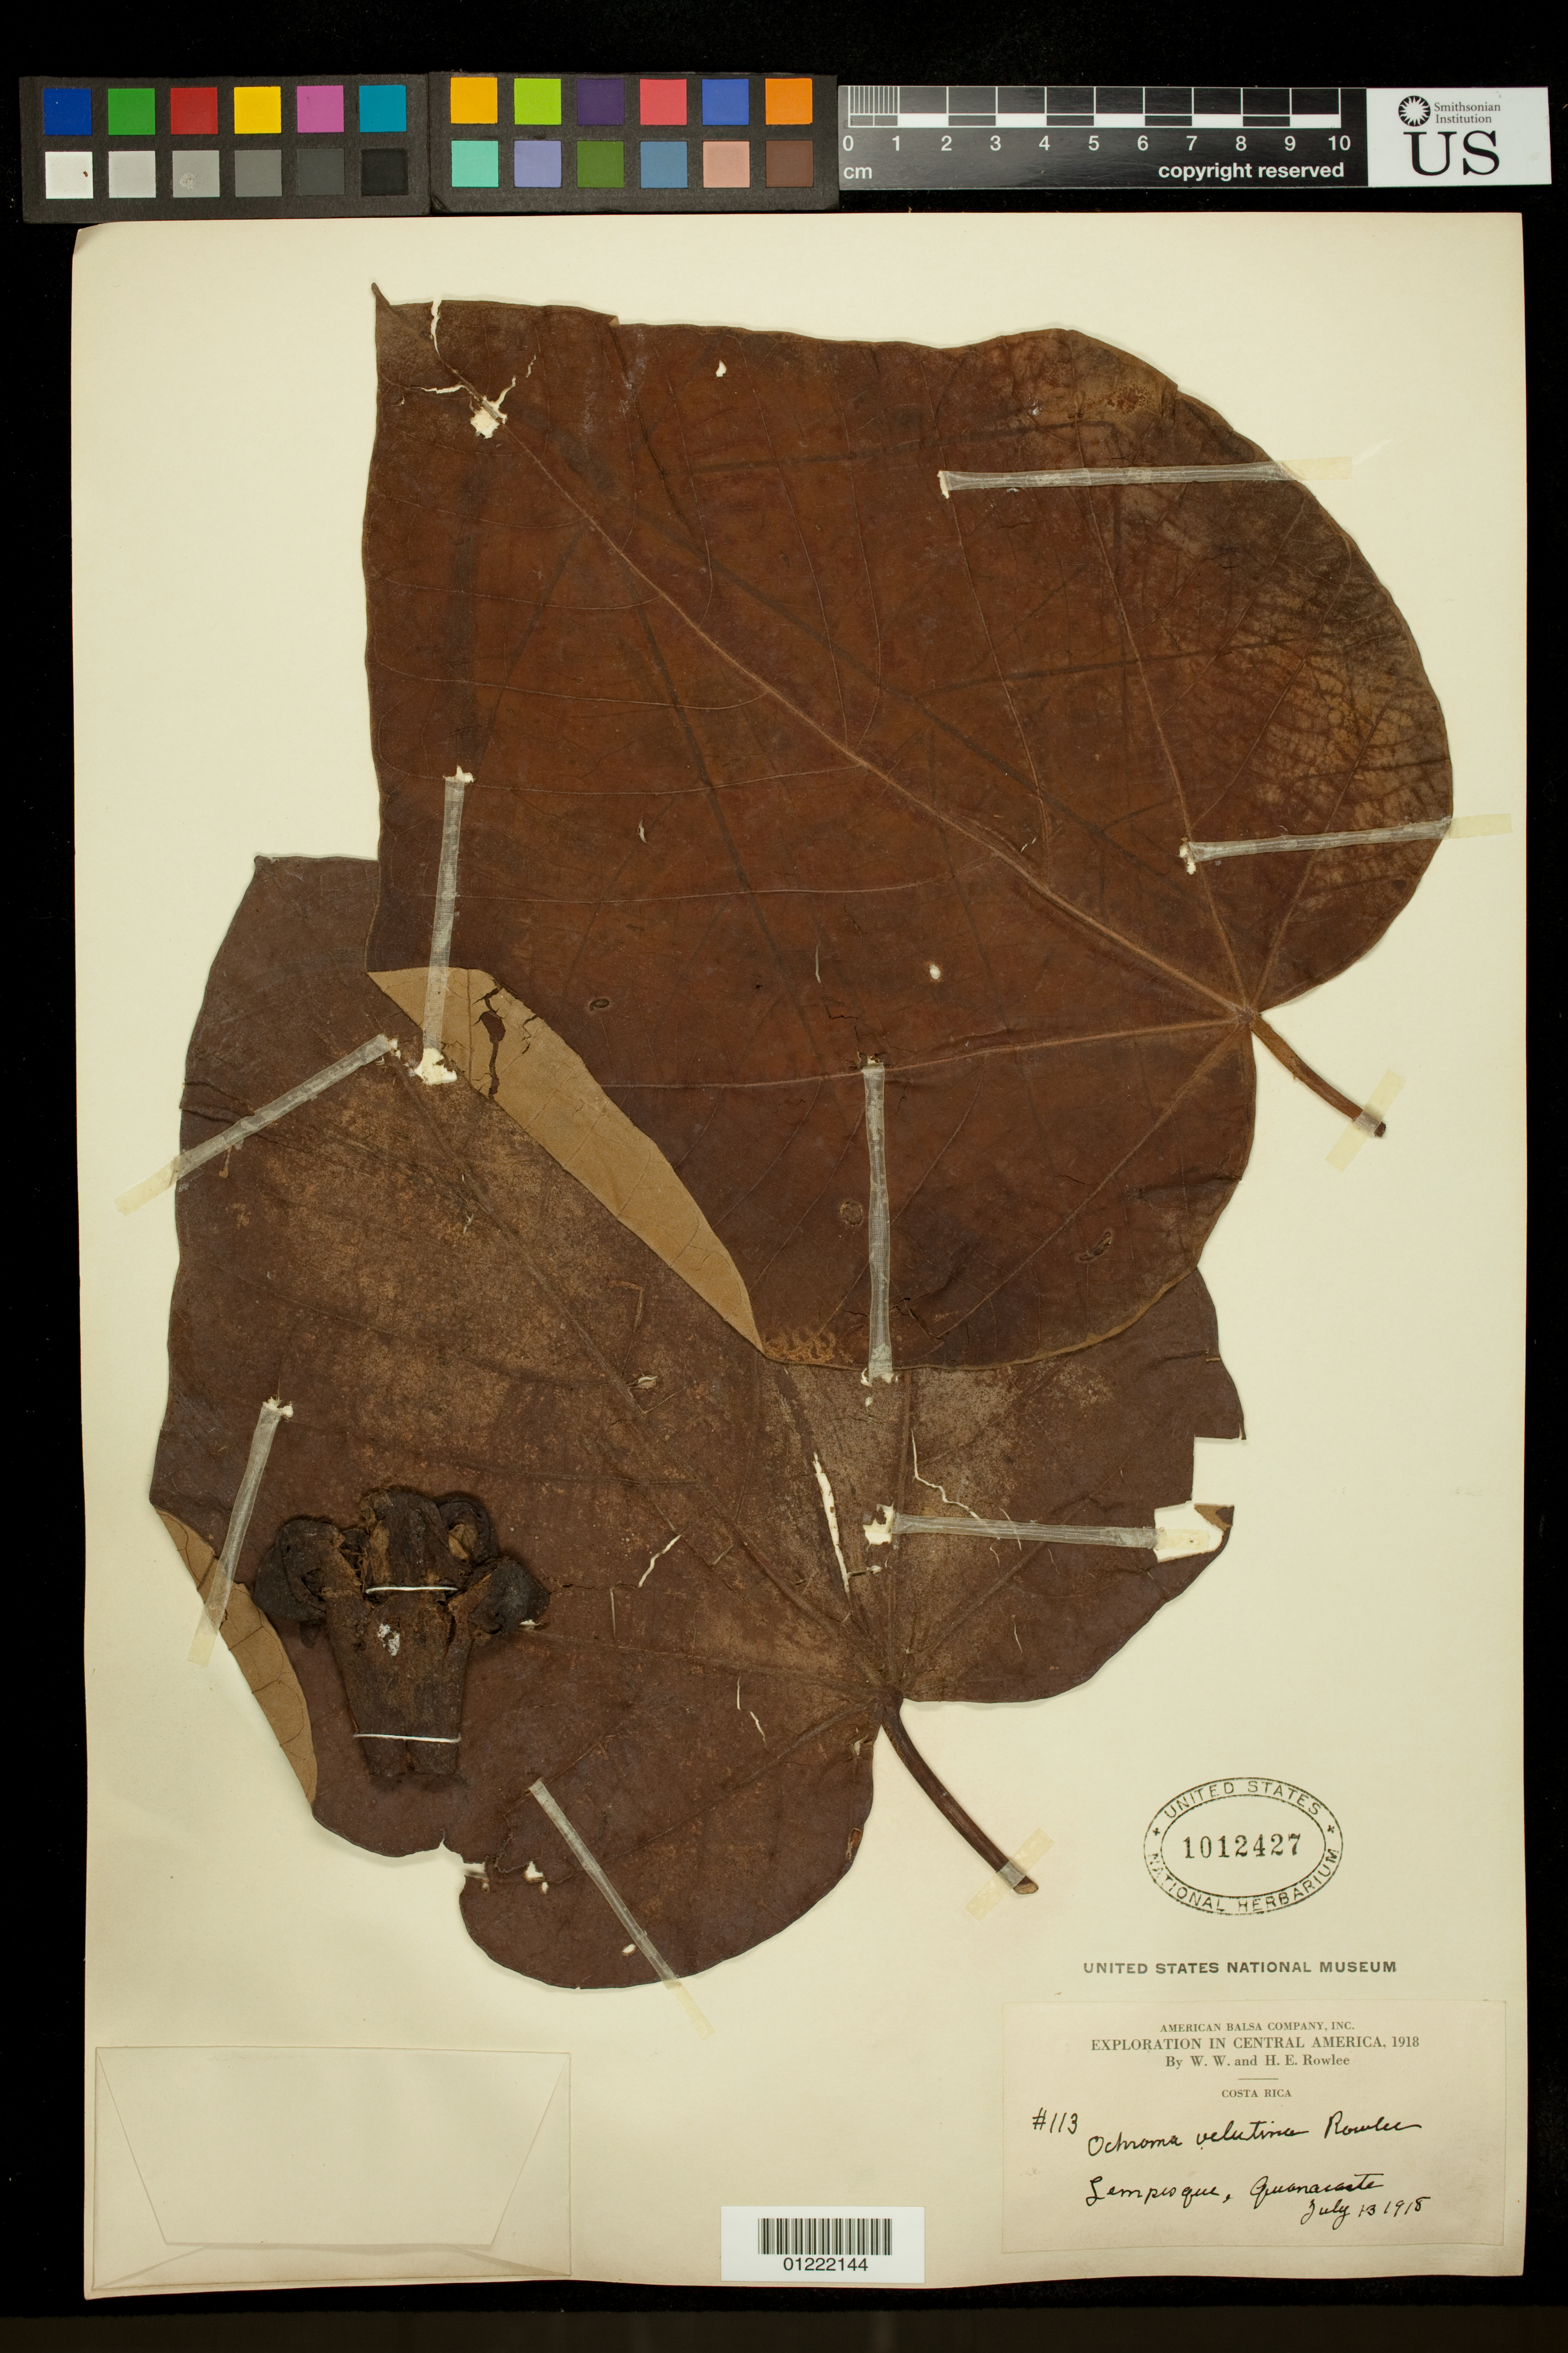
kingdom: Plantae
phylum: Tracheophyta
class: Magnoliopsida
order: Malvales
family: Malvaceae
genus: Ochroma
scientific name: Ochroma pyramidale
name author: (Cav. ex Lam.) Urb.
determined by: Dorr, L. J., (BOT), Smithsonian Institution - National Museum of Natural History (UNITED STATES)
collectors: W. W. Rowlee & H. E. Rowlee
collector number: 113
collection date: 1918-07-13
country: Costa Rica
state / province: Guanacaste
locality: Tempisque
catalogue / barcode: US 1012427